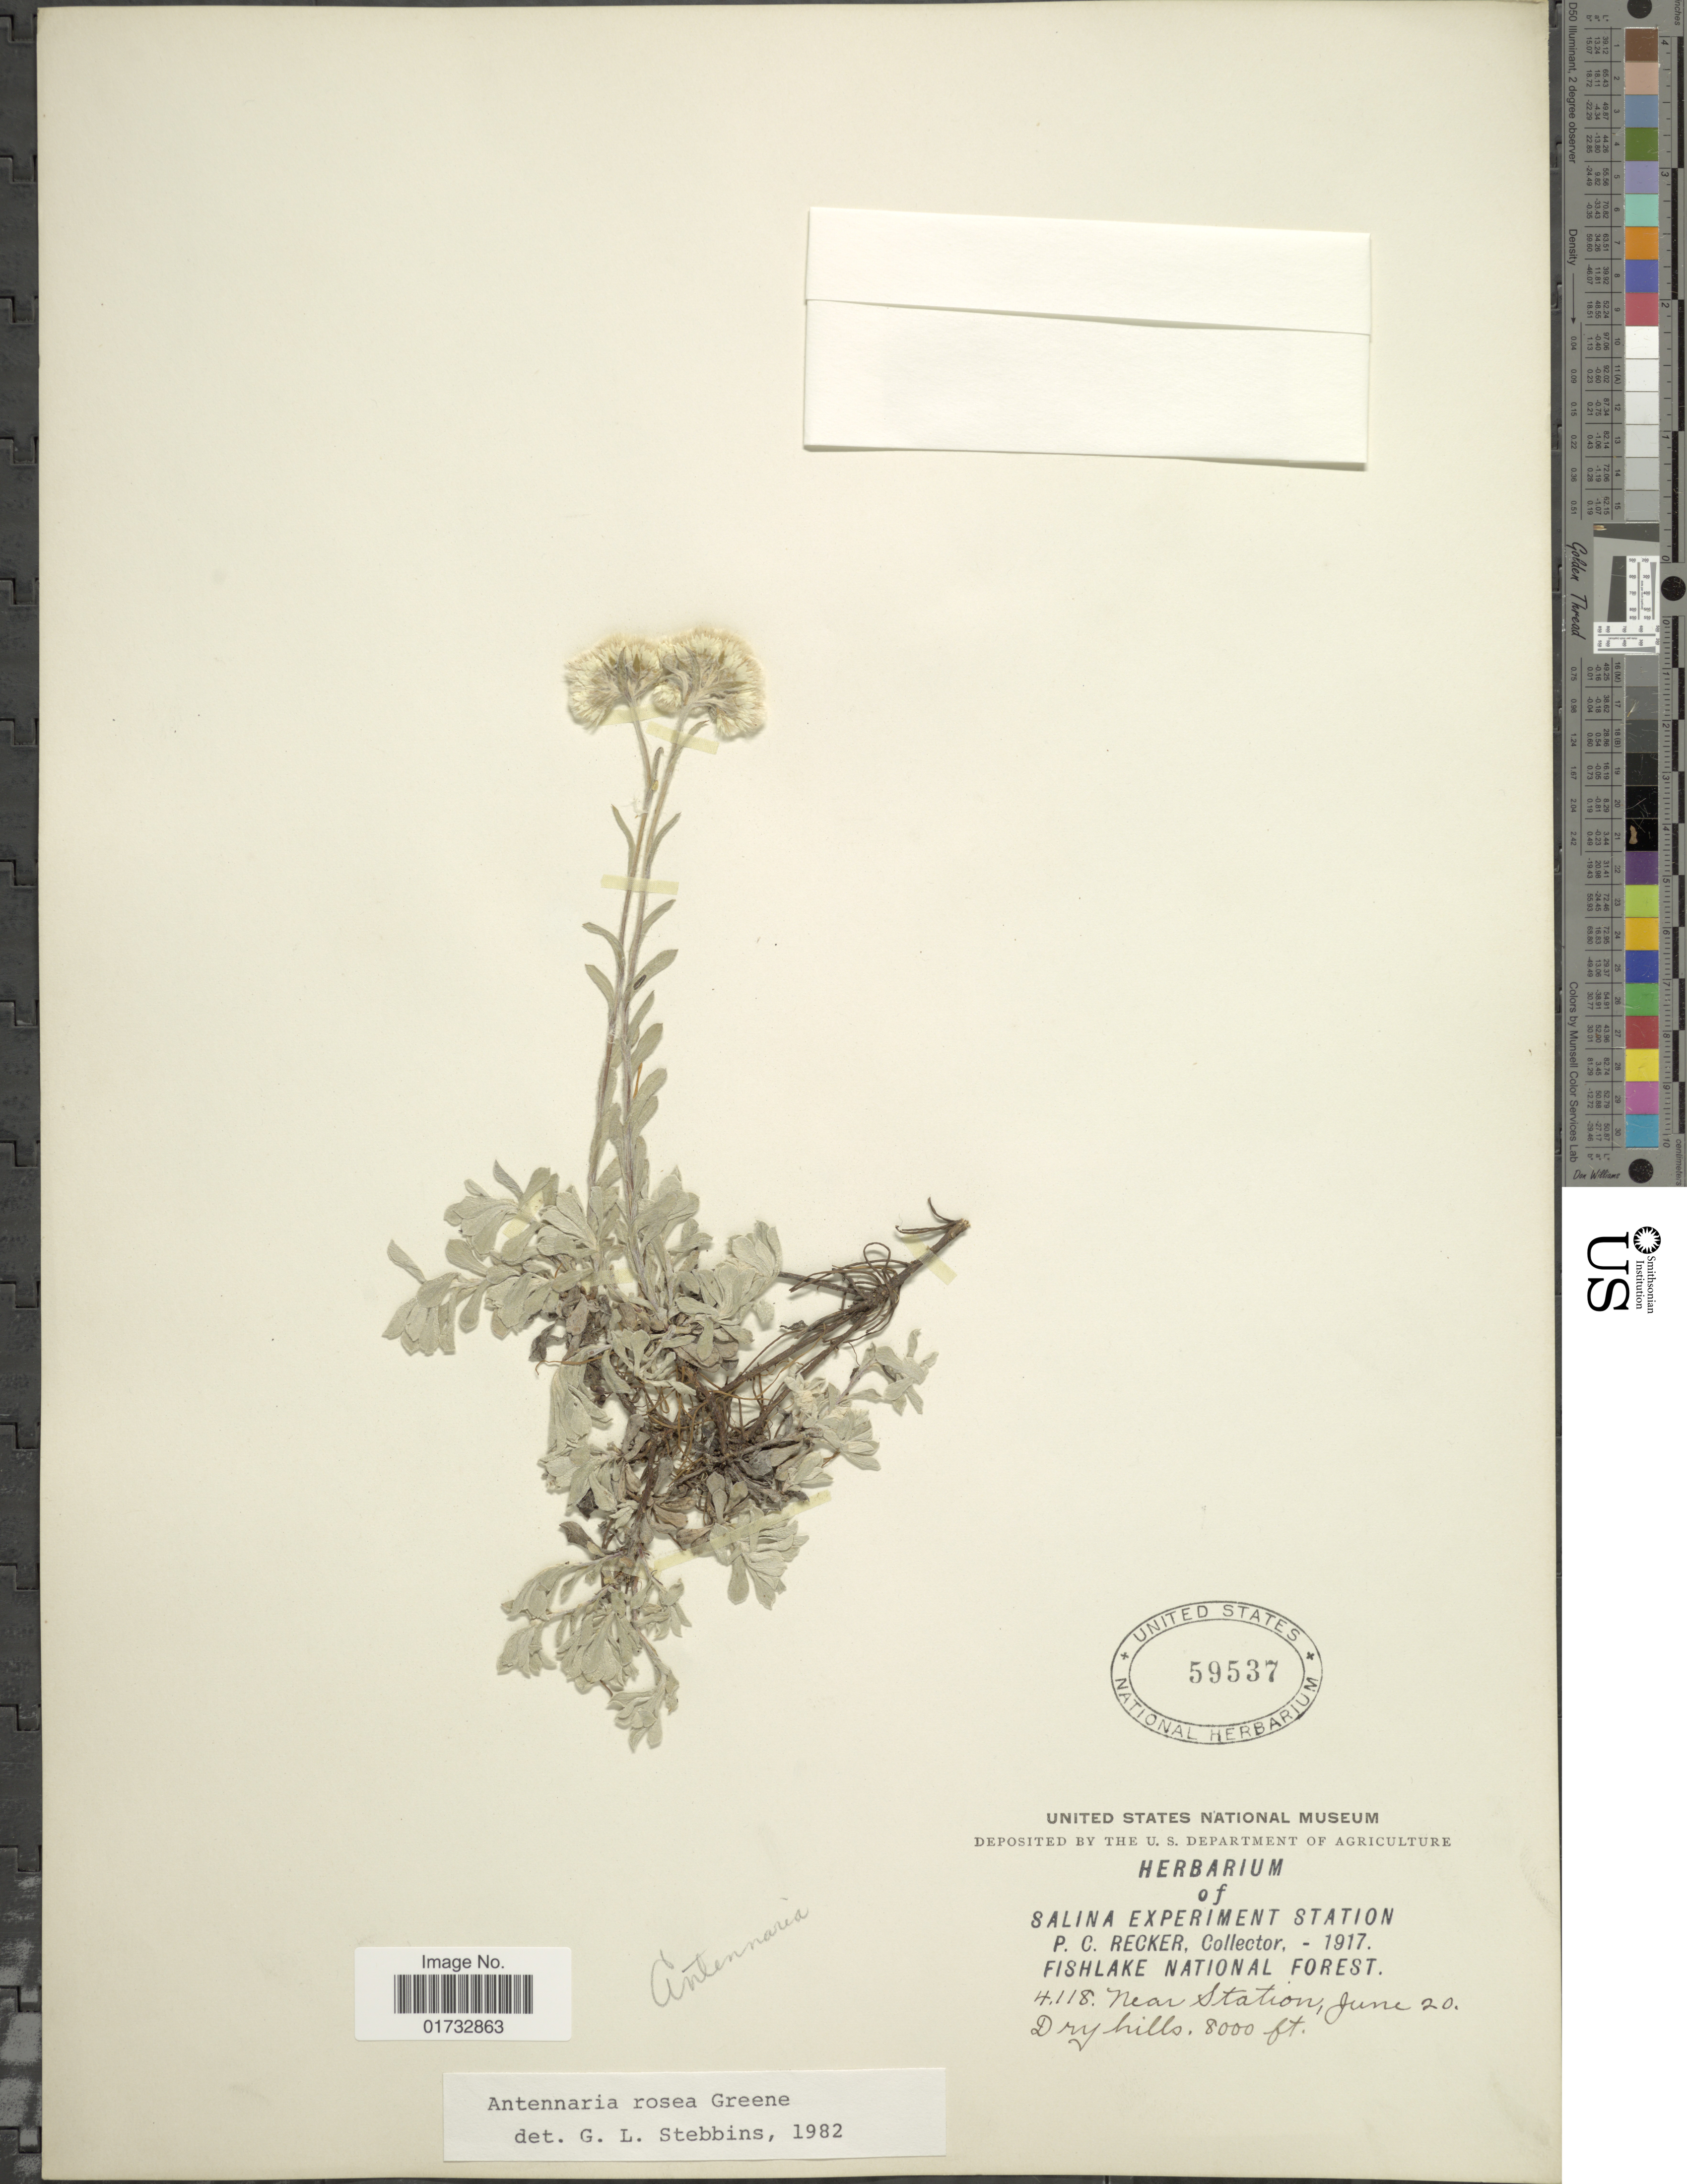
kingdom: Plantae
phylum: Tracheophyta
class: Magnoliopsida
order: Asterales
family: Asteraceae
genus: Antennaria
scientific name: Antennaria rosea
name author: Greene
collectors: P. Recker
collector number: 4118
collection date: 1917-06-20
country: United States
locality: Fishlake National forest, near Station, Dry hills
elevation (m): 2438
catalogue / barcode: US 59537